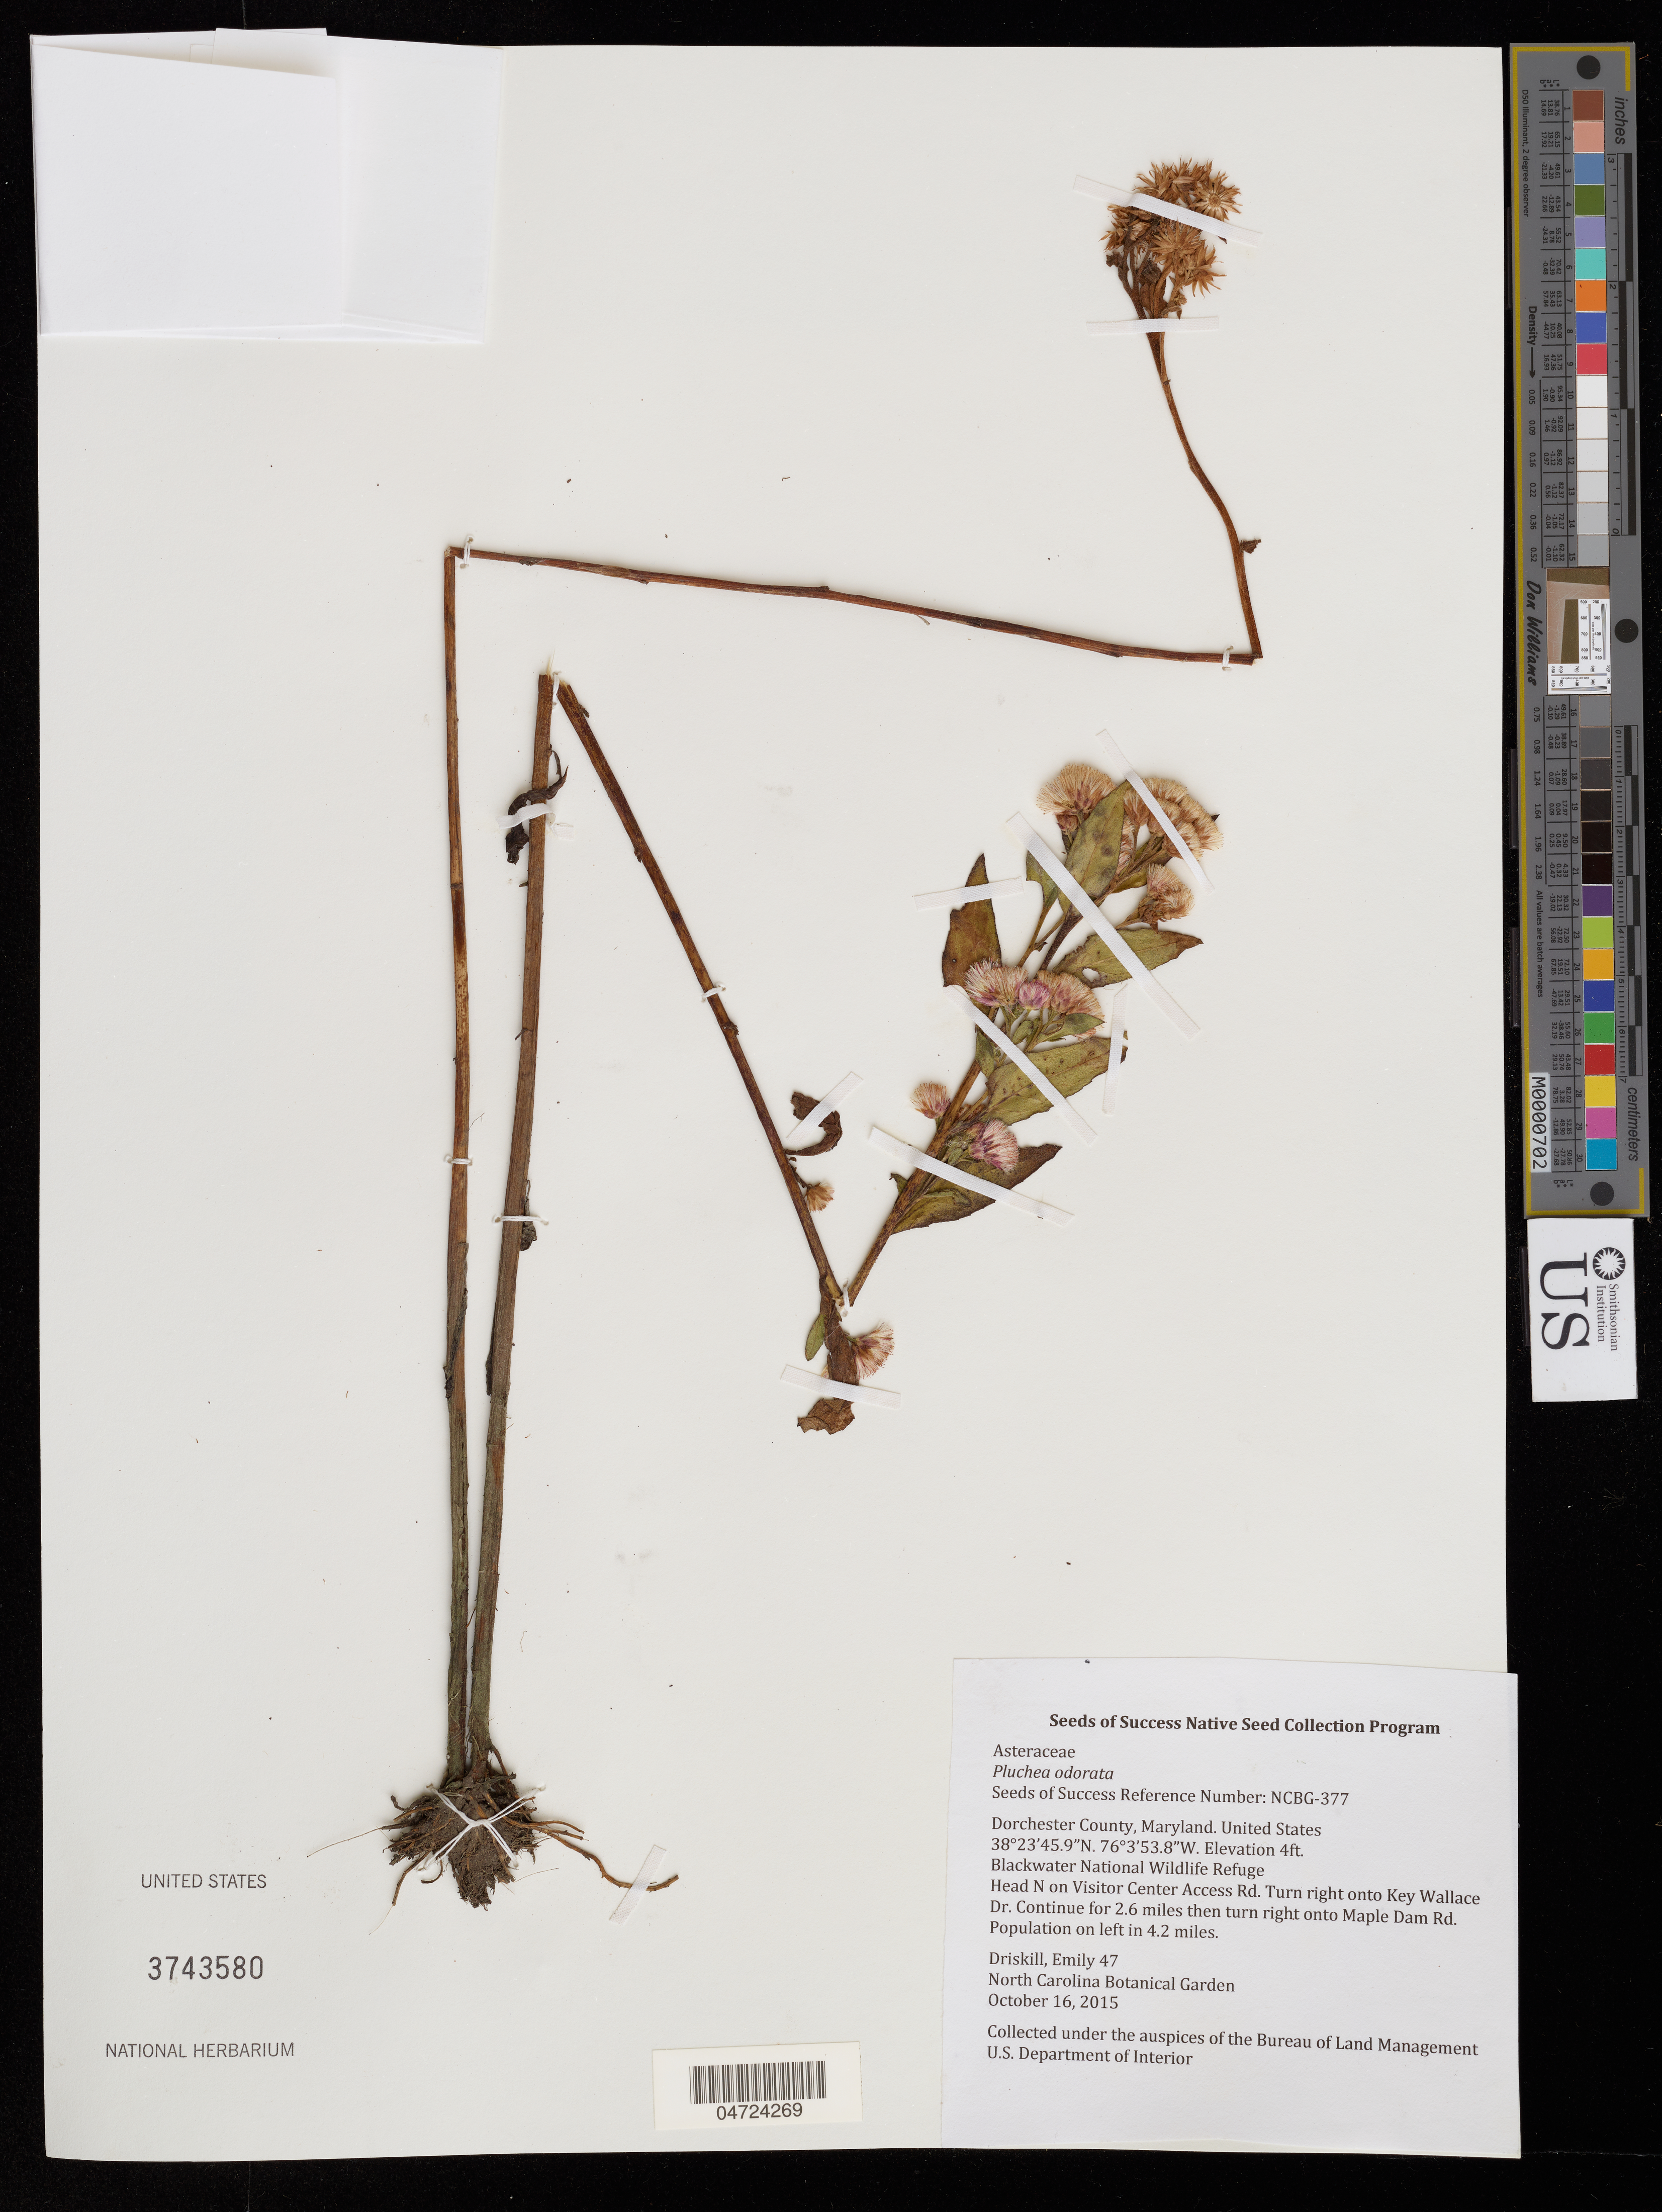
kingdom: Plantae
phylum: Tracheophyta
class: Magnoliopsida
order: Asterales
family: Asteraceae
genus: Pluchea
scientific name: Pluchea odorata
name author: (L.) Cass.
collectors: E. Driskill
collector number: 47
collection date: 2015-10-16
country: United States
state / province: Maryland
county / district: Dorchester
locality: Dorchester County. Blackwater National Wildlife Refuge. Head N on Visitor Center Access Rd. Turn right onto Key Wallace Dr. Continue for 2.6 miles then turn right onto Maple Dam Rd. Population on left in 4.2 miles.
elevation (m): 1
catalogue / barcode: US 3743580